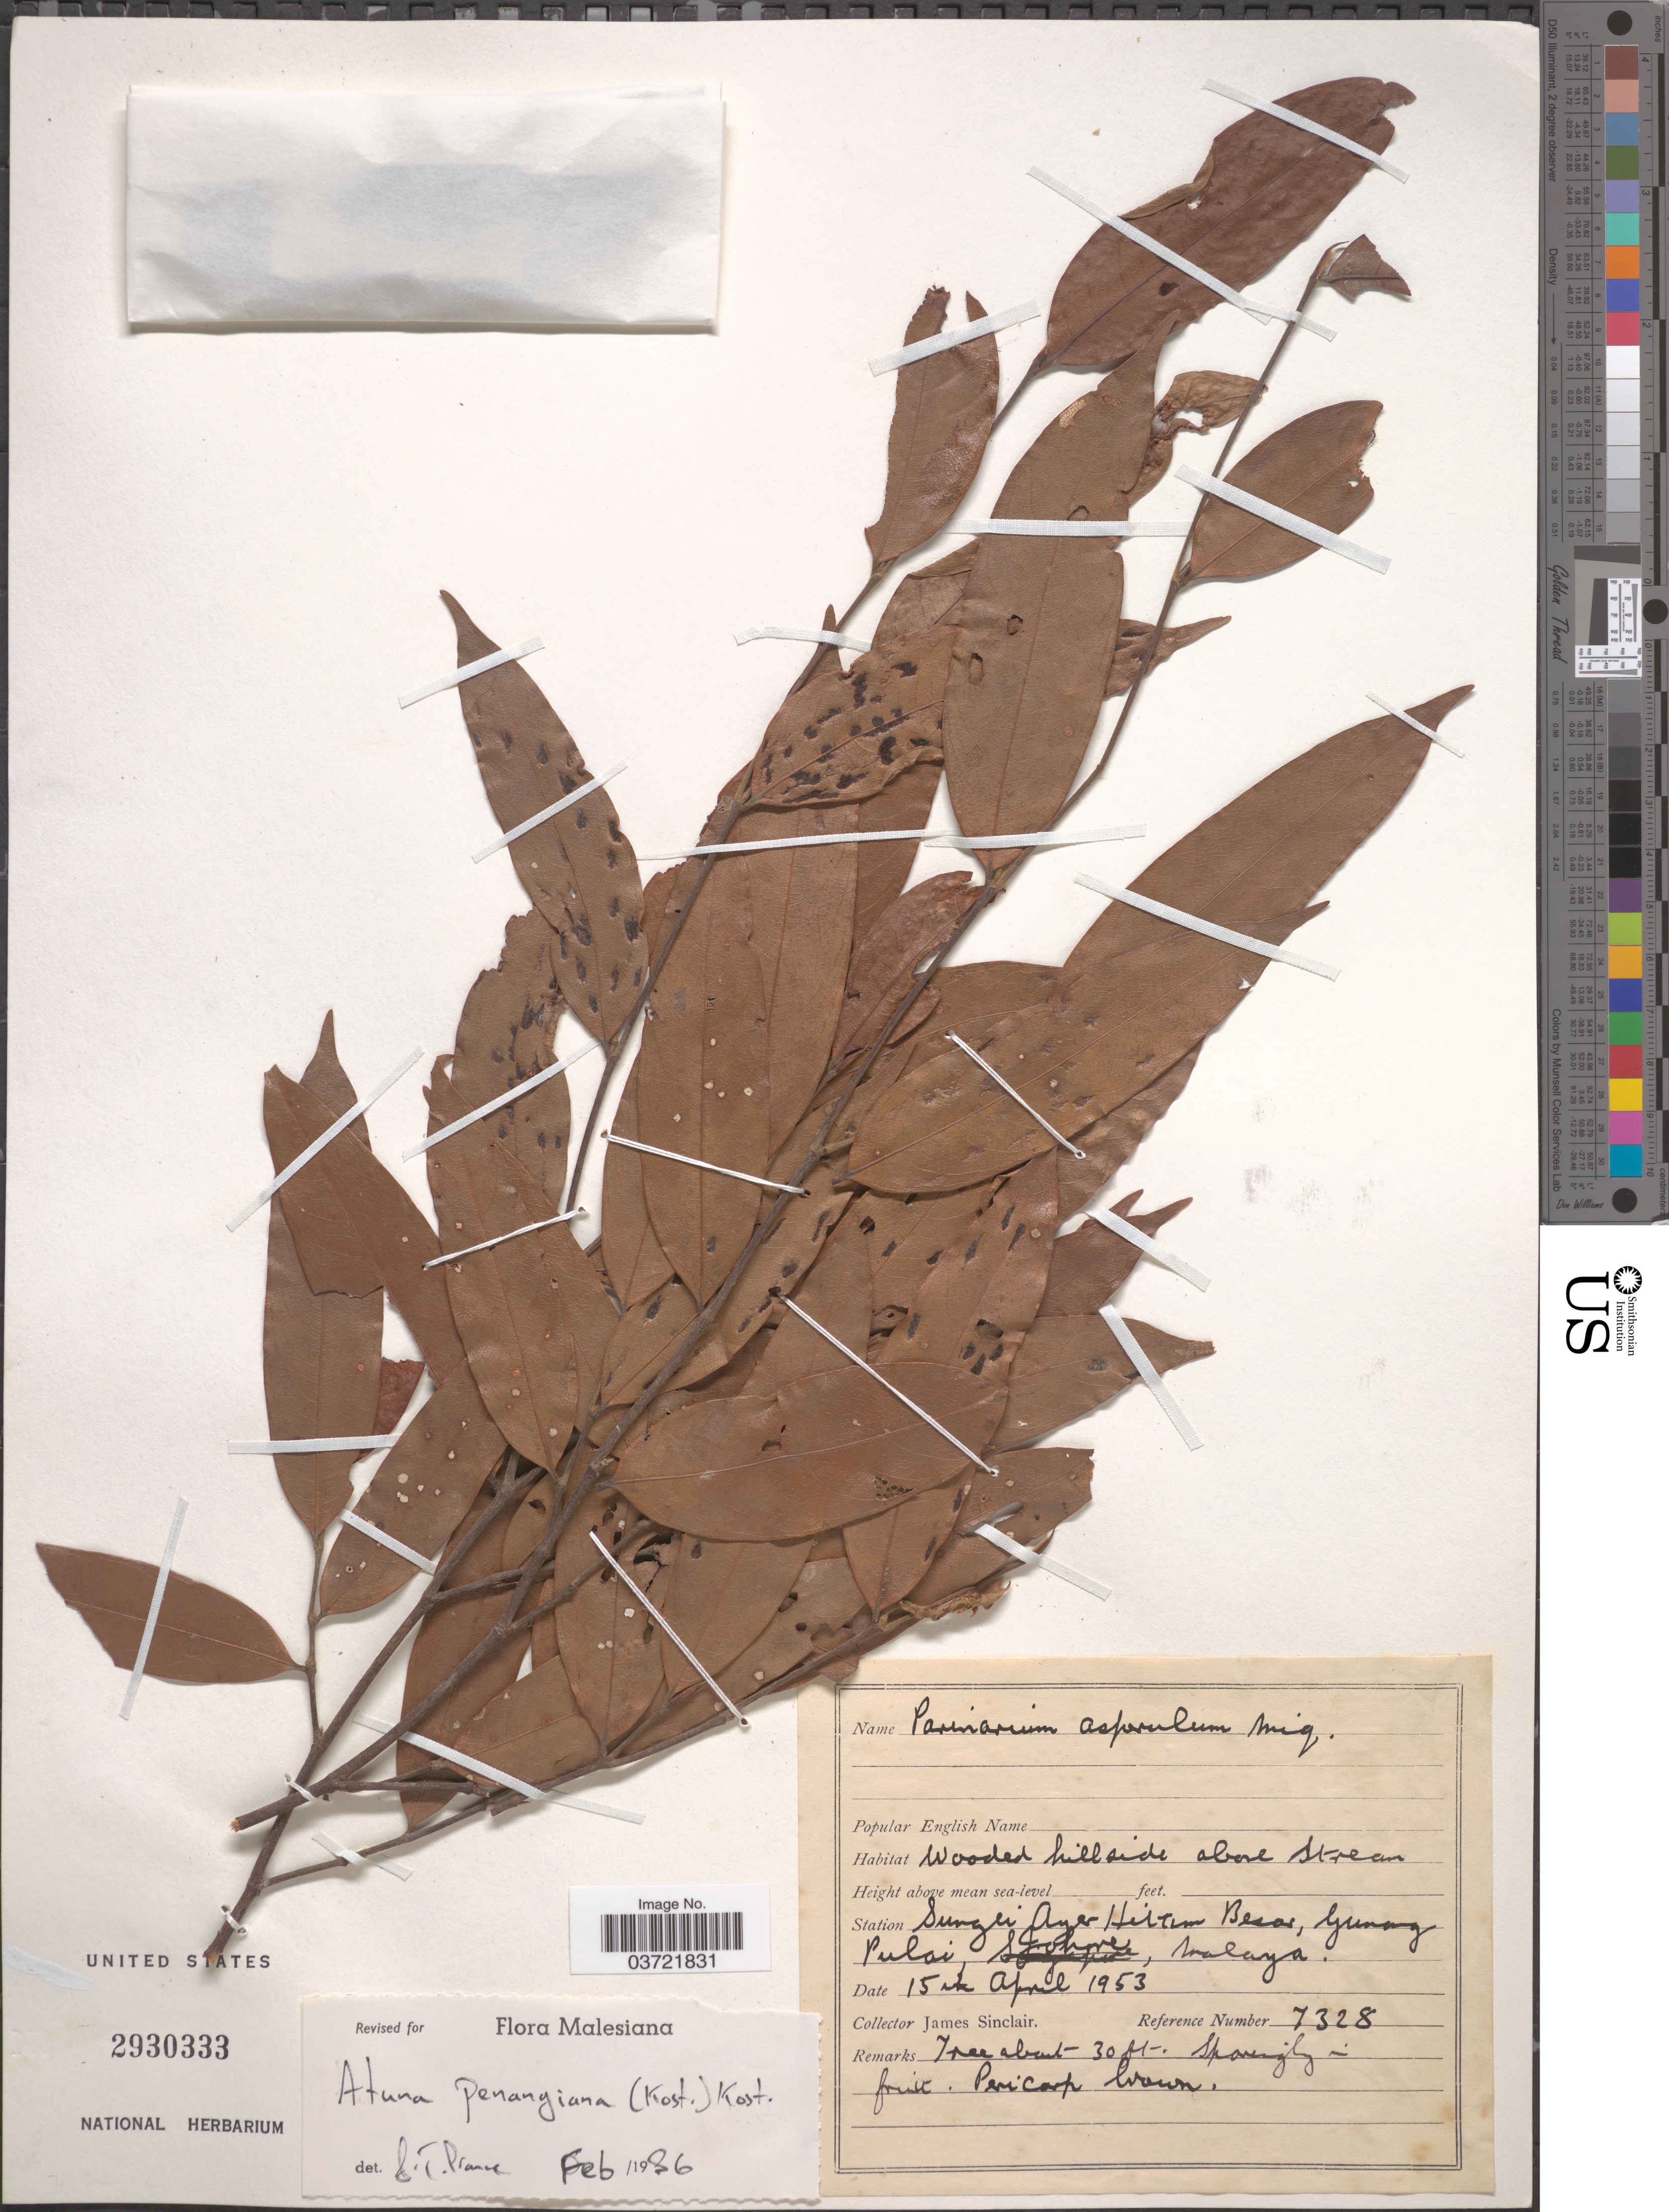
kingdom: Plantae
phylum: Tracheophyta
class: Magnoliopsida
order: Malpighiales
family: Chrysobalanaceae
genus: Atuna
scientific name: Atuna penangiana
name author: (Kosterm.) Kosterm.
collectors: J. Sinclair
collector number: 7328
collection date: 1953-04-15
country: Malaysia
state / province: Johor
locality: Station Sungei Ayer Hitam Besar, Gunong Pulai, Malaya.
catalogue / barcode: US 2930333